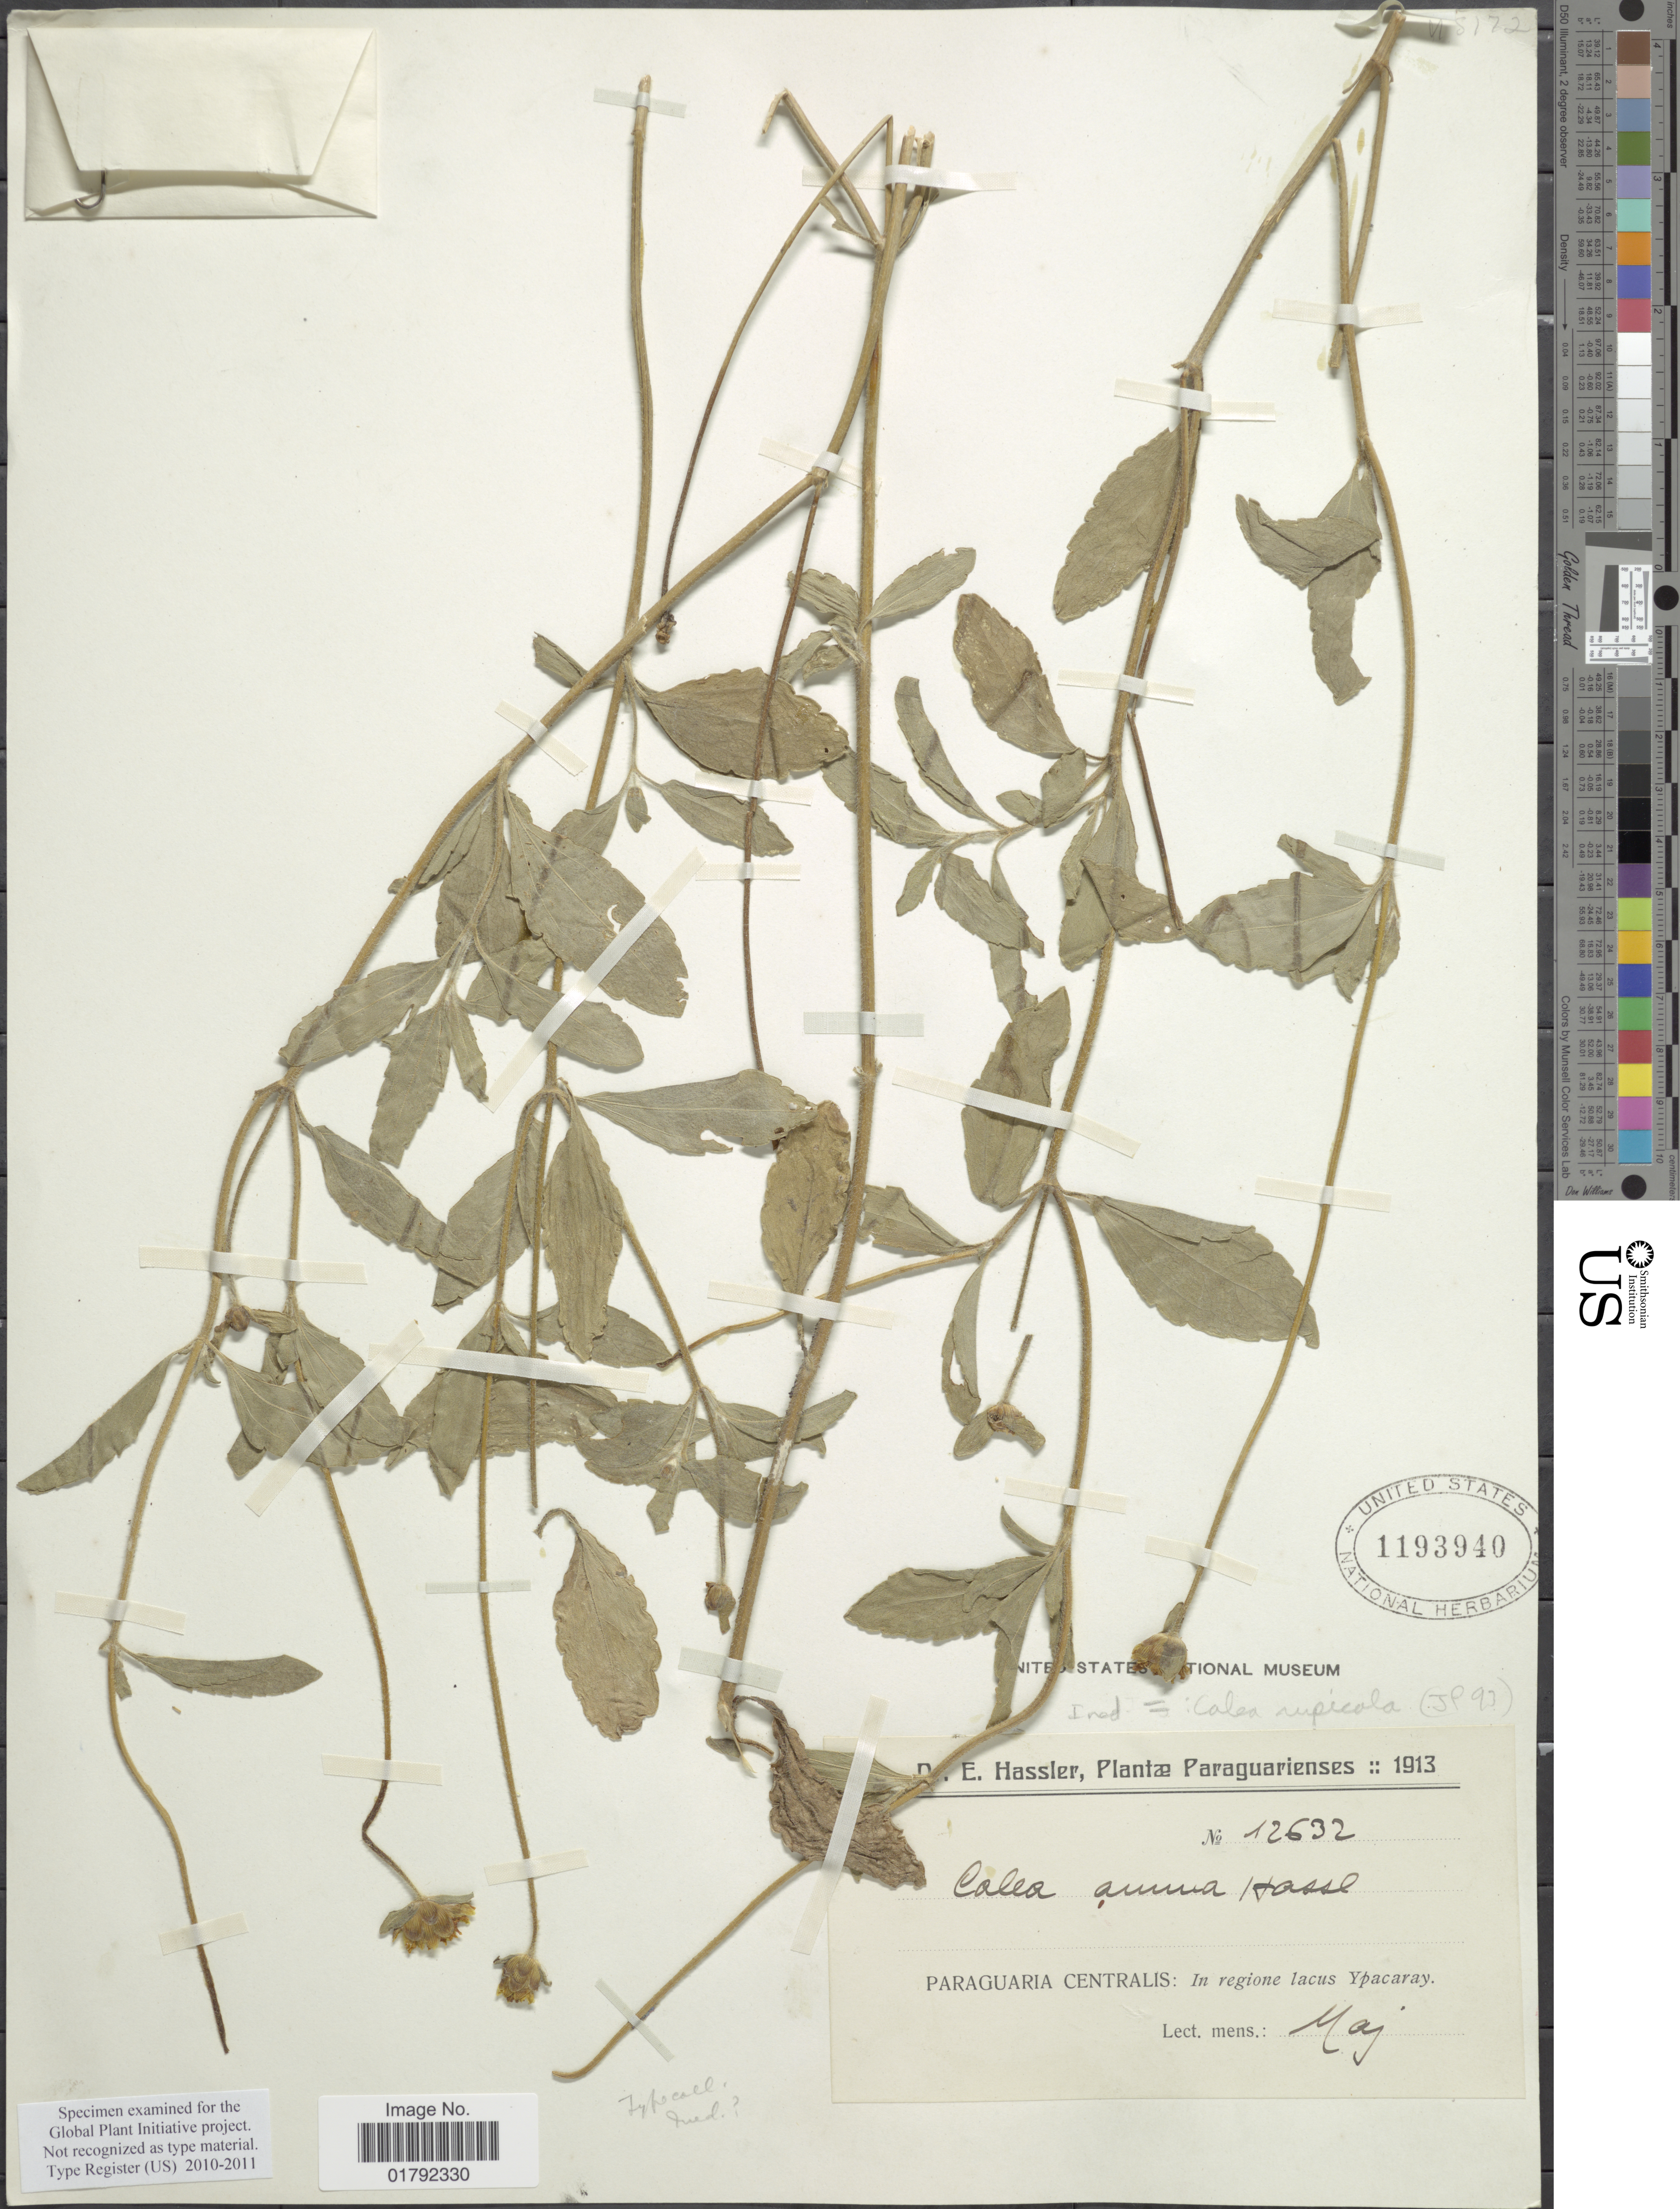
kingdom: Plantae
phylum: Tracheophyta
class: Magnoliopsida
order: Asterales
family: Asteraceae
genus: Calea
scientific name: Calea rupicola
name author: Chodat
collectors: E. Hassler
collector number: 12632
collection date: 1913-05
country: Paraguay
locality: Paraguaria Centralis: in regione lacus Ypacaray.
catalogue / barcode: US 1193940